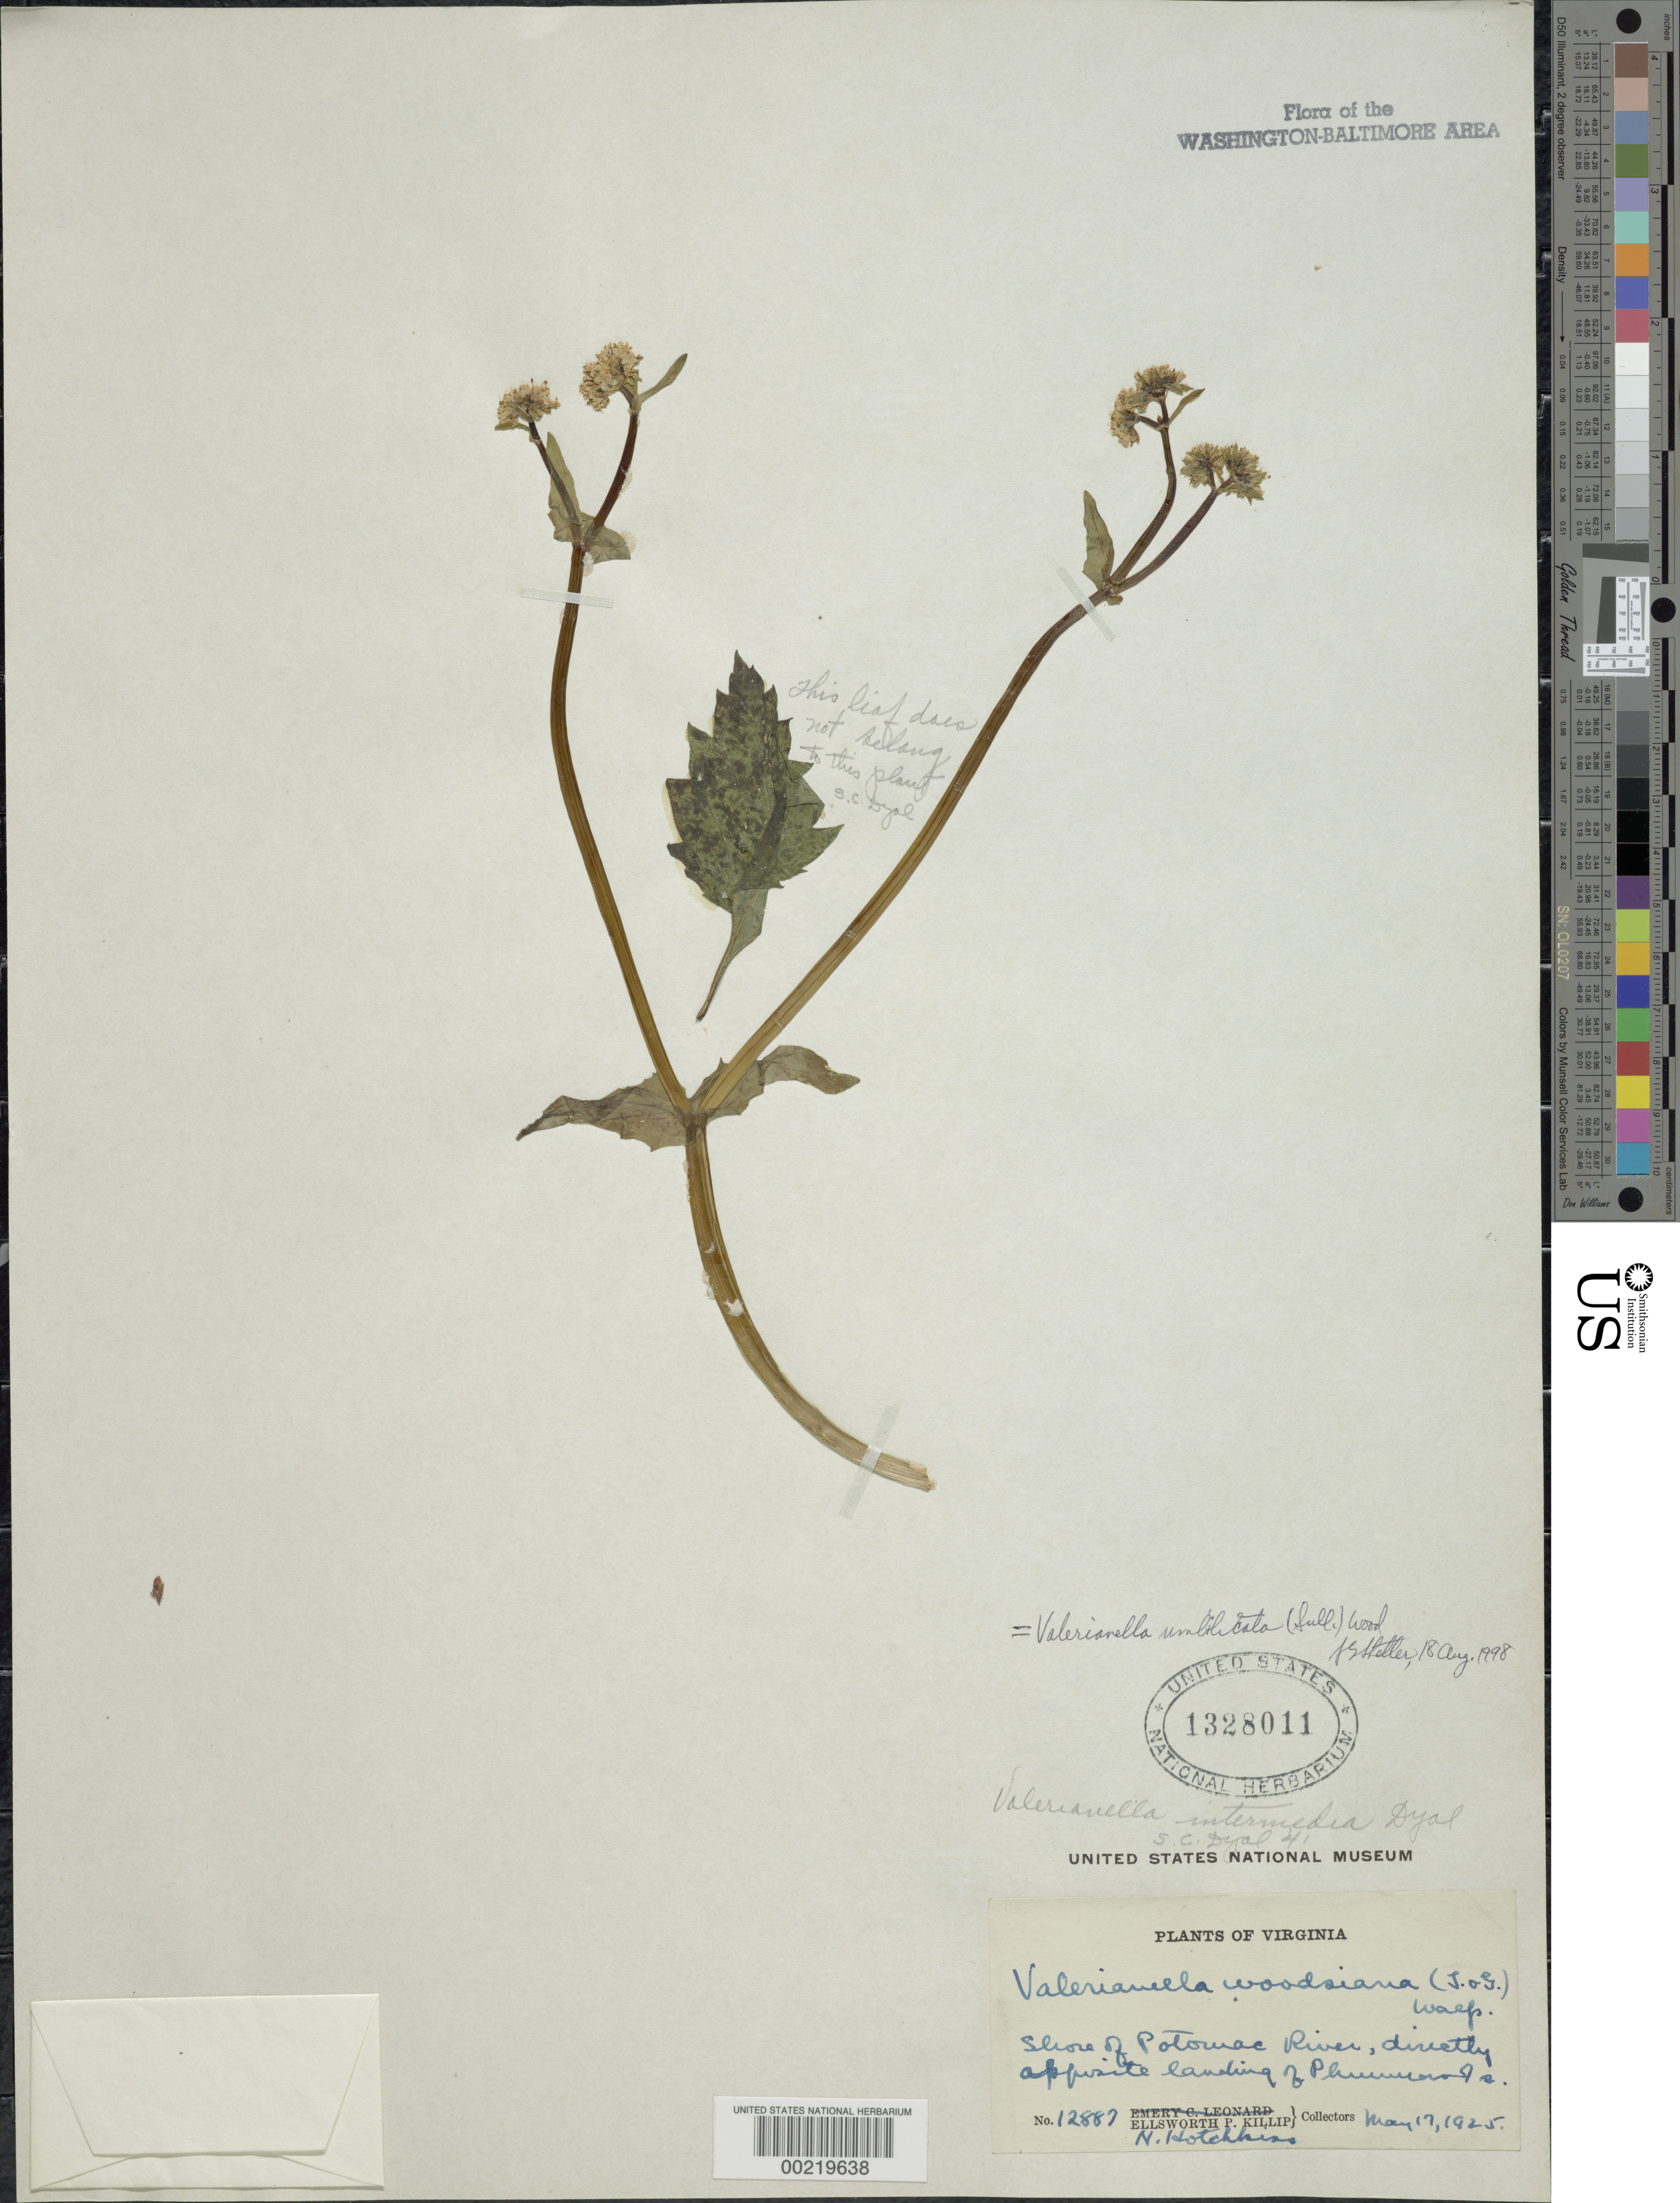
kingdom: Plantae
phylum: Tracheophyta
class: Magnoliopsida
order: Dipsacales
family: Caprifoliaceae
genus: Valerianella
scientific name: Valerianella umbilicata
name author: (Sull.) Alph. Wood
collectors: E. P. Killip & N. Hotchkiss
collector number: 12887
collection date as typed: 17 May 1925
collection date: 1925-05-17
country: United States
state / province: Virginia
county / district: Fairfax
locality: Opposite Plummers Island C. & O. Canal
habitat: Shore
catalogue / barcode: US 1328011